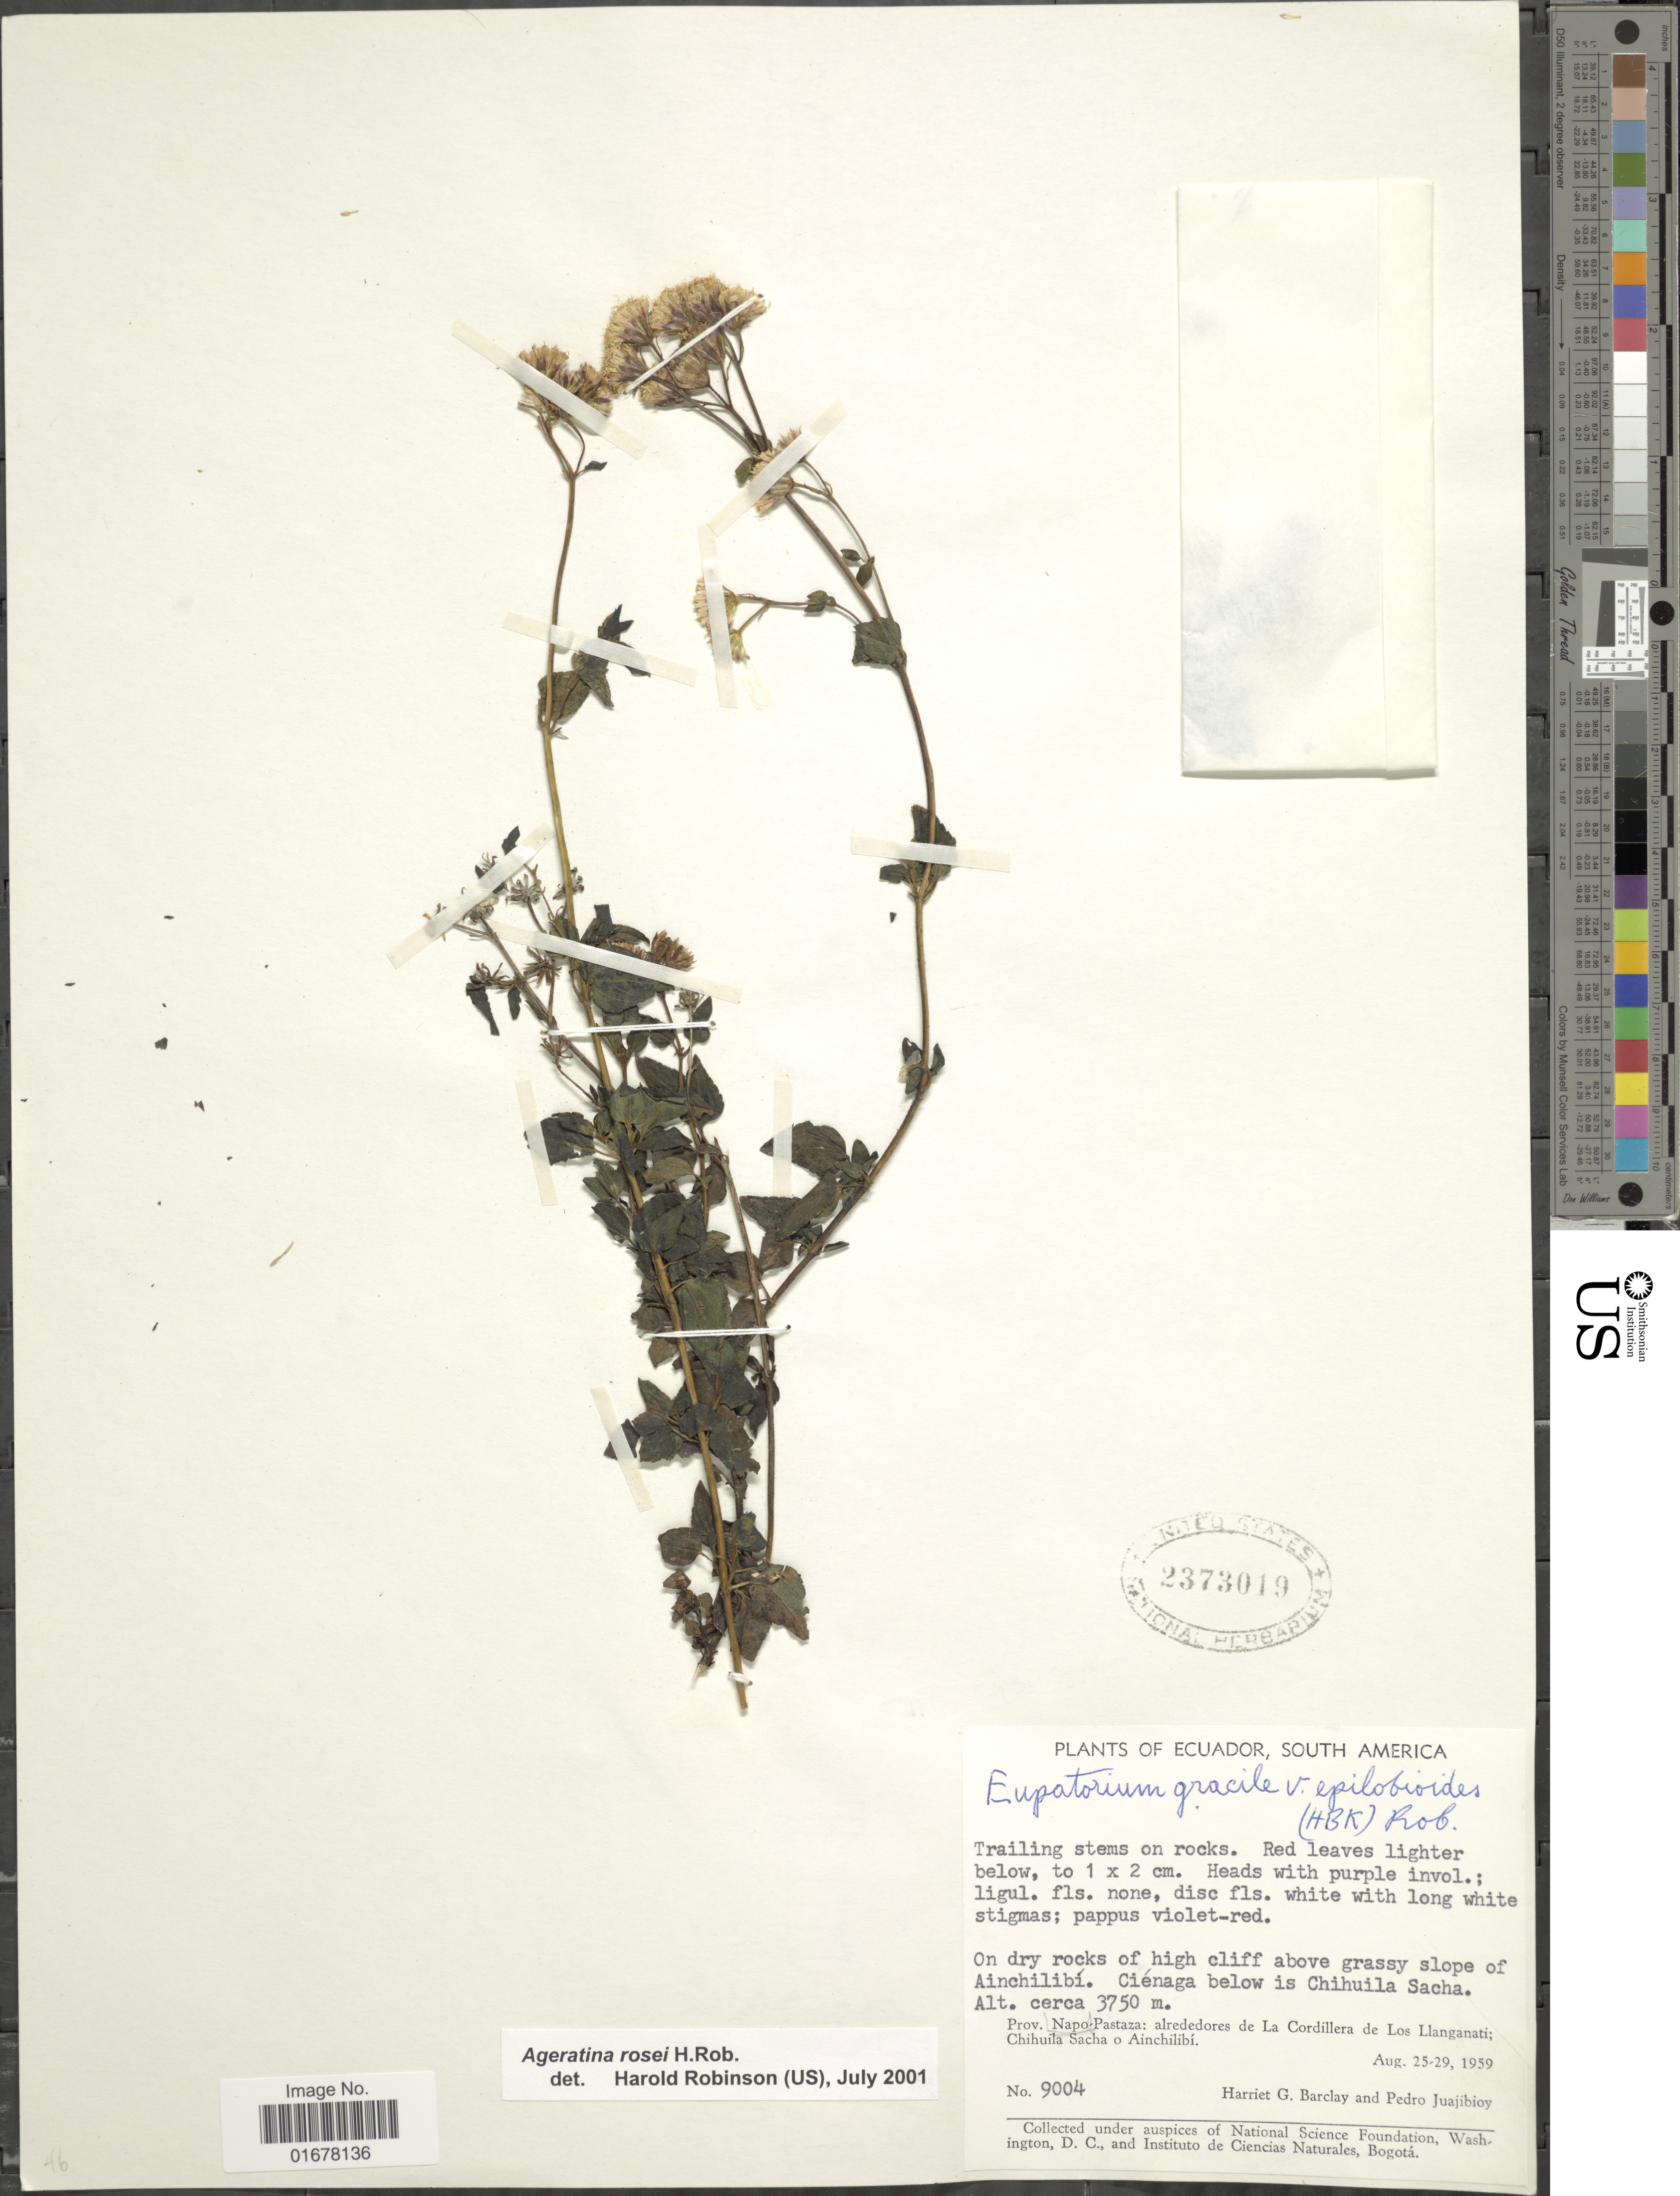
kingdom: Plantae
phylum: Tracheophyta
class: Magnoliopsida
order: Asterales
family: Asteraceae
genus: Ageratina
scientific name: Ageratina rosei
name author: H. Rob.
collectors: H. G. Barclay & P. Juajibioy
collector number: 9004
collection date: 1959-08-25/1959-08-29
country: Ecuador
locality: Prov. Napo-Pastaza: alrededores de La Cordillera de Los Llanganati Chihuila Sacha o Ainchilibi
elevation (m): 3750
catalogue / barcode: US 2373019